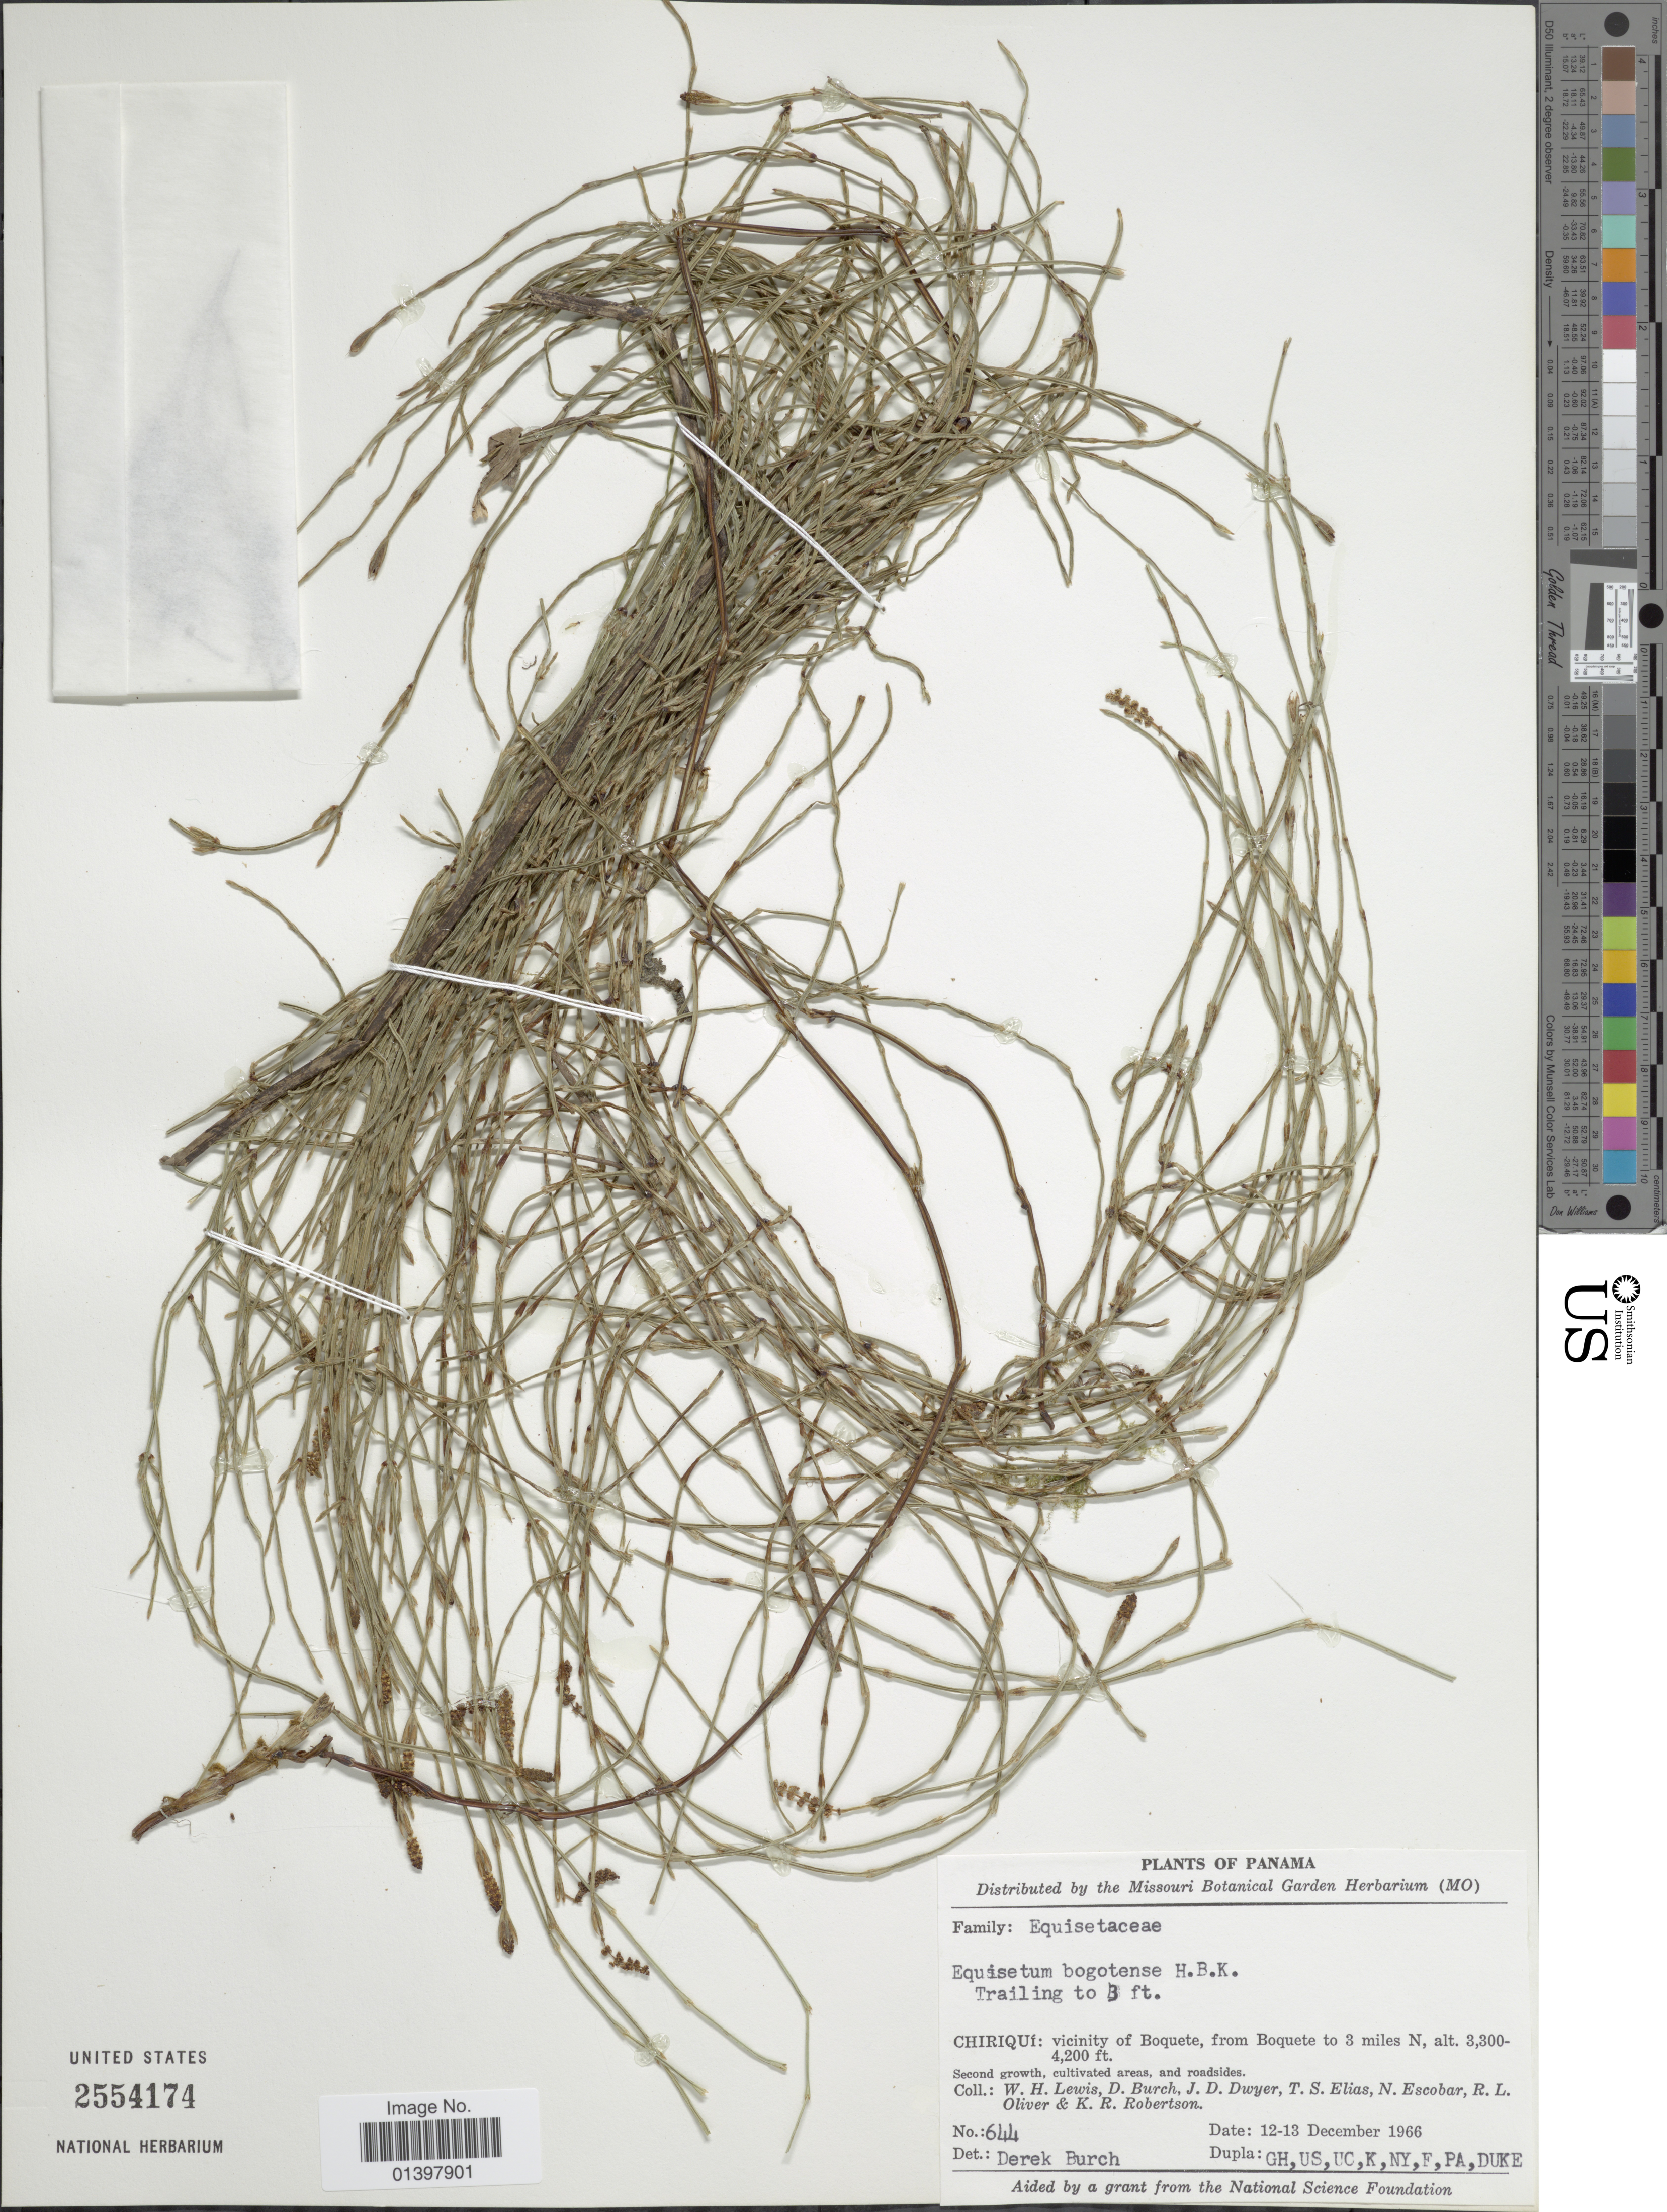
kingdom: Plantae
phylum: Tracheophyta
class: Polypodiopsida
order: Equisetales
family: Equisetaceae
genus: Equisetum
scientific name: Equisetum bogotense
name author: Kunth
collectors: W. H. Lewis, D. Burch, J. D. Dwyer, T. S. Elias & et al.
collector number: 644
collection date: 1966-12-12/1966-12-13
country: Panama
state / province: Chiriqui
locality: Vicinity of Boquete to 3 miles N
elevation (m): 1006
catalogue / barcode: US 2554174